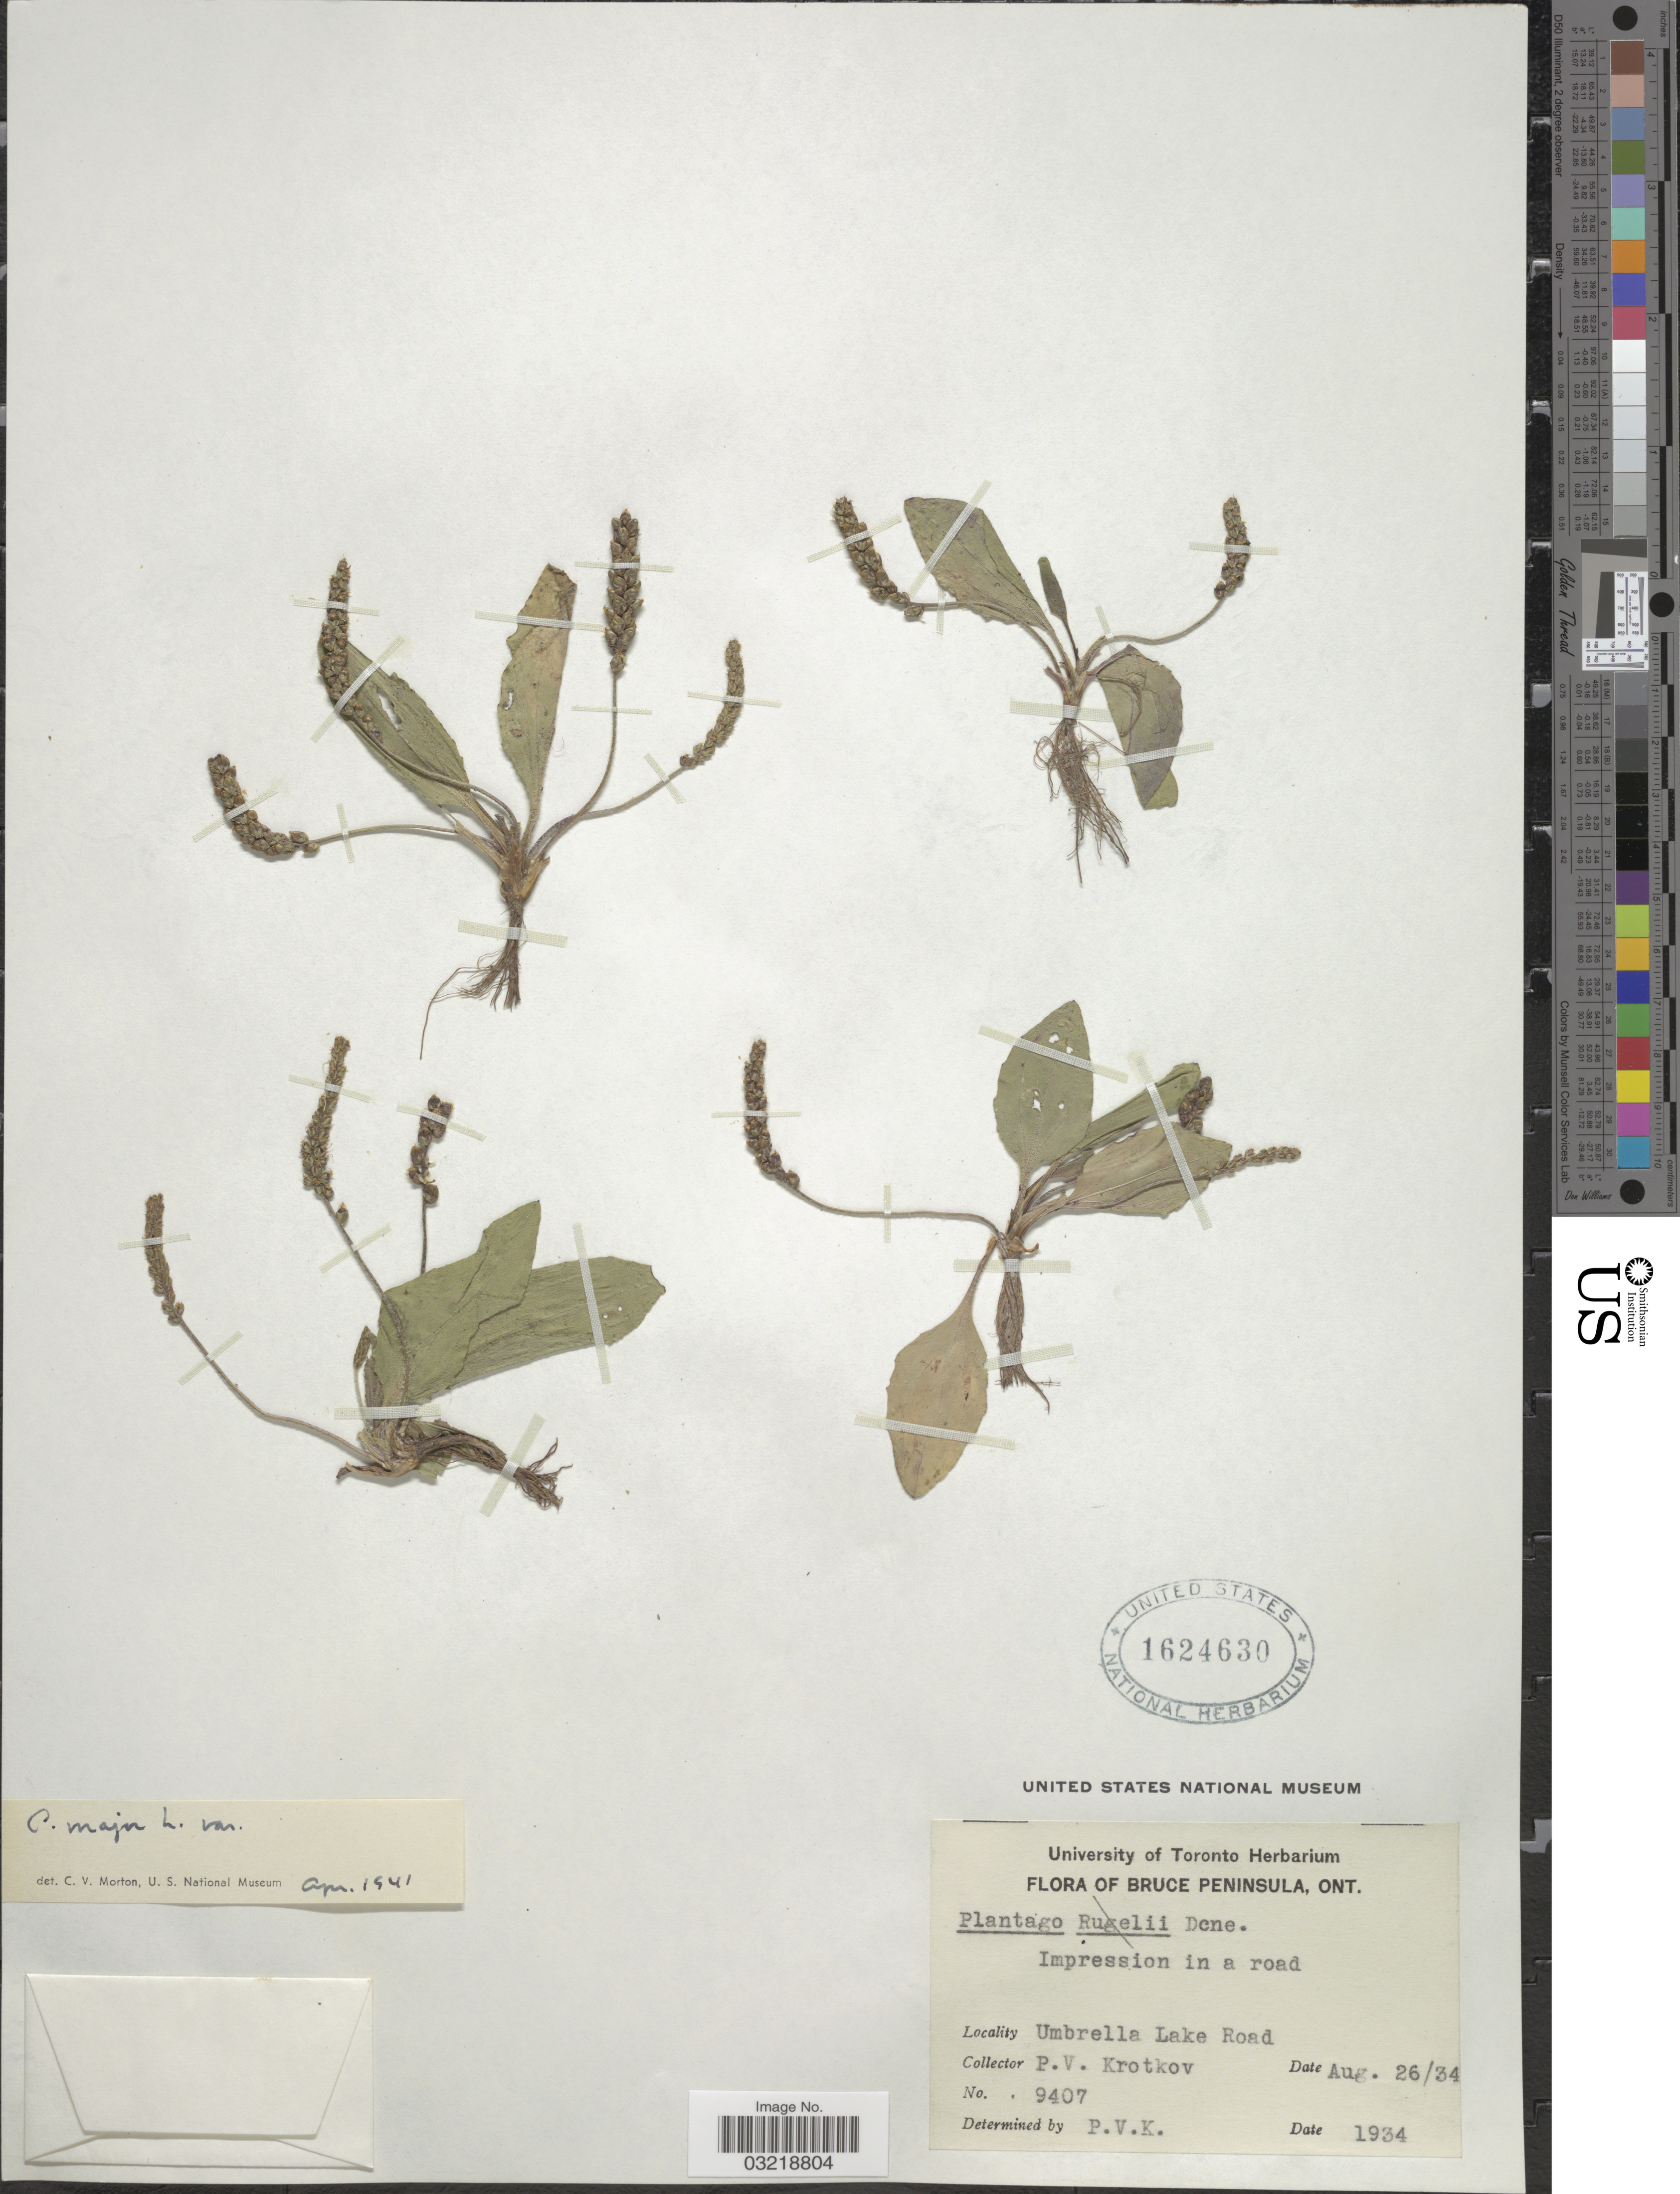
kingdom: Plantae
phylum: Tracheophyta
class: Magnoliopsida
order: Lamiales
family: Plantaginaceae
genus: Plantago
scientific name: Plantago major subsp. intermedia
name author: (Gilib.) Lange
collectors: P. V. Krotkov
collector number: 9407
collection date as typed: Transcribed d/m/y: 26/8/34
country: Canada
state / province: Ontario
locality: Bruce Peninsula. Umbrella Lake Road.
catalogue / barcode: US 1624630